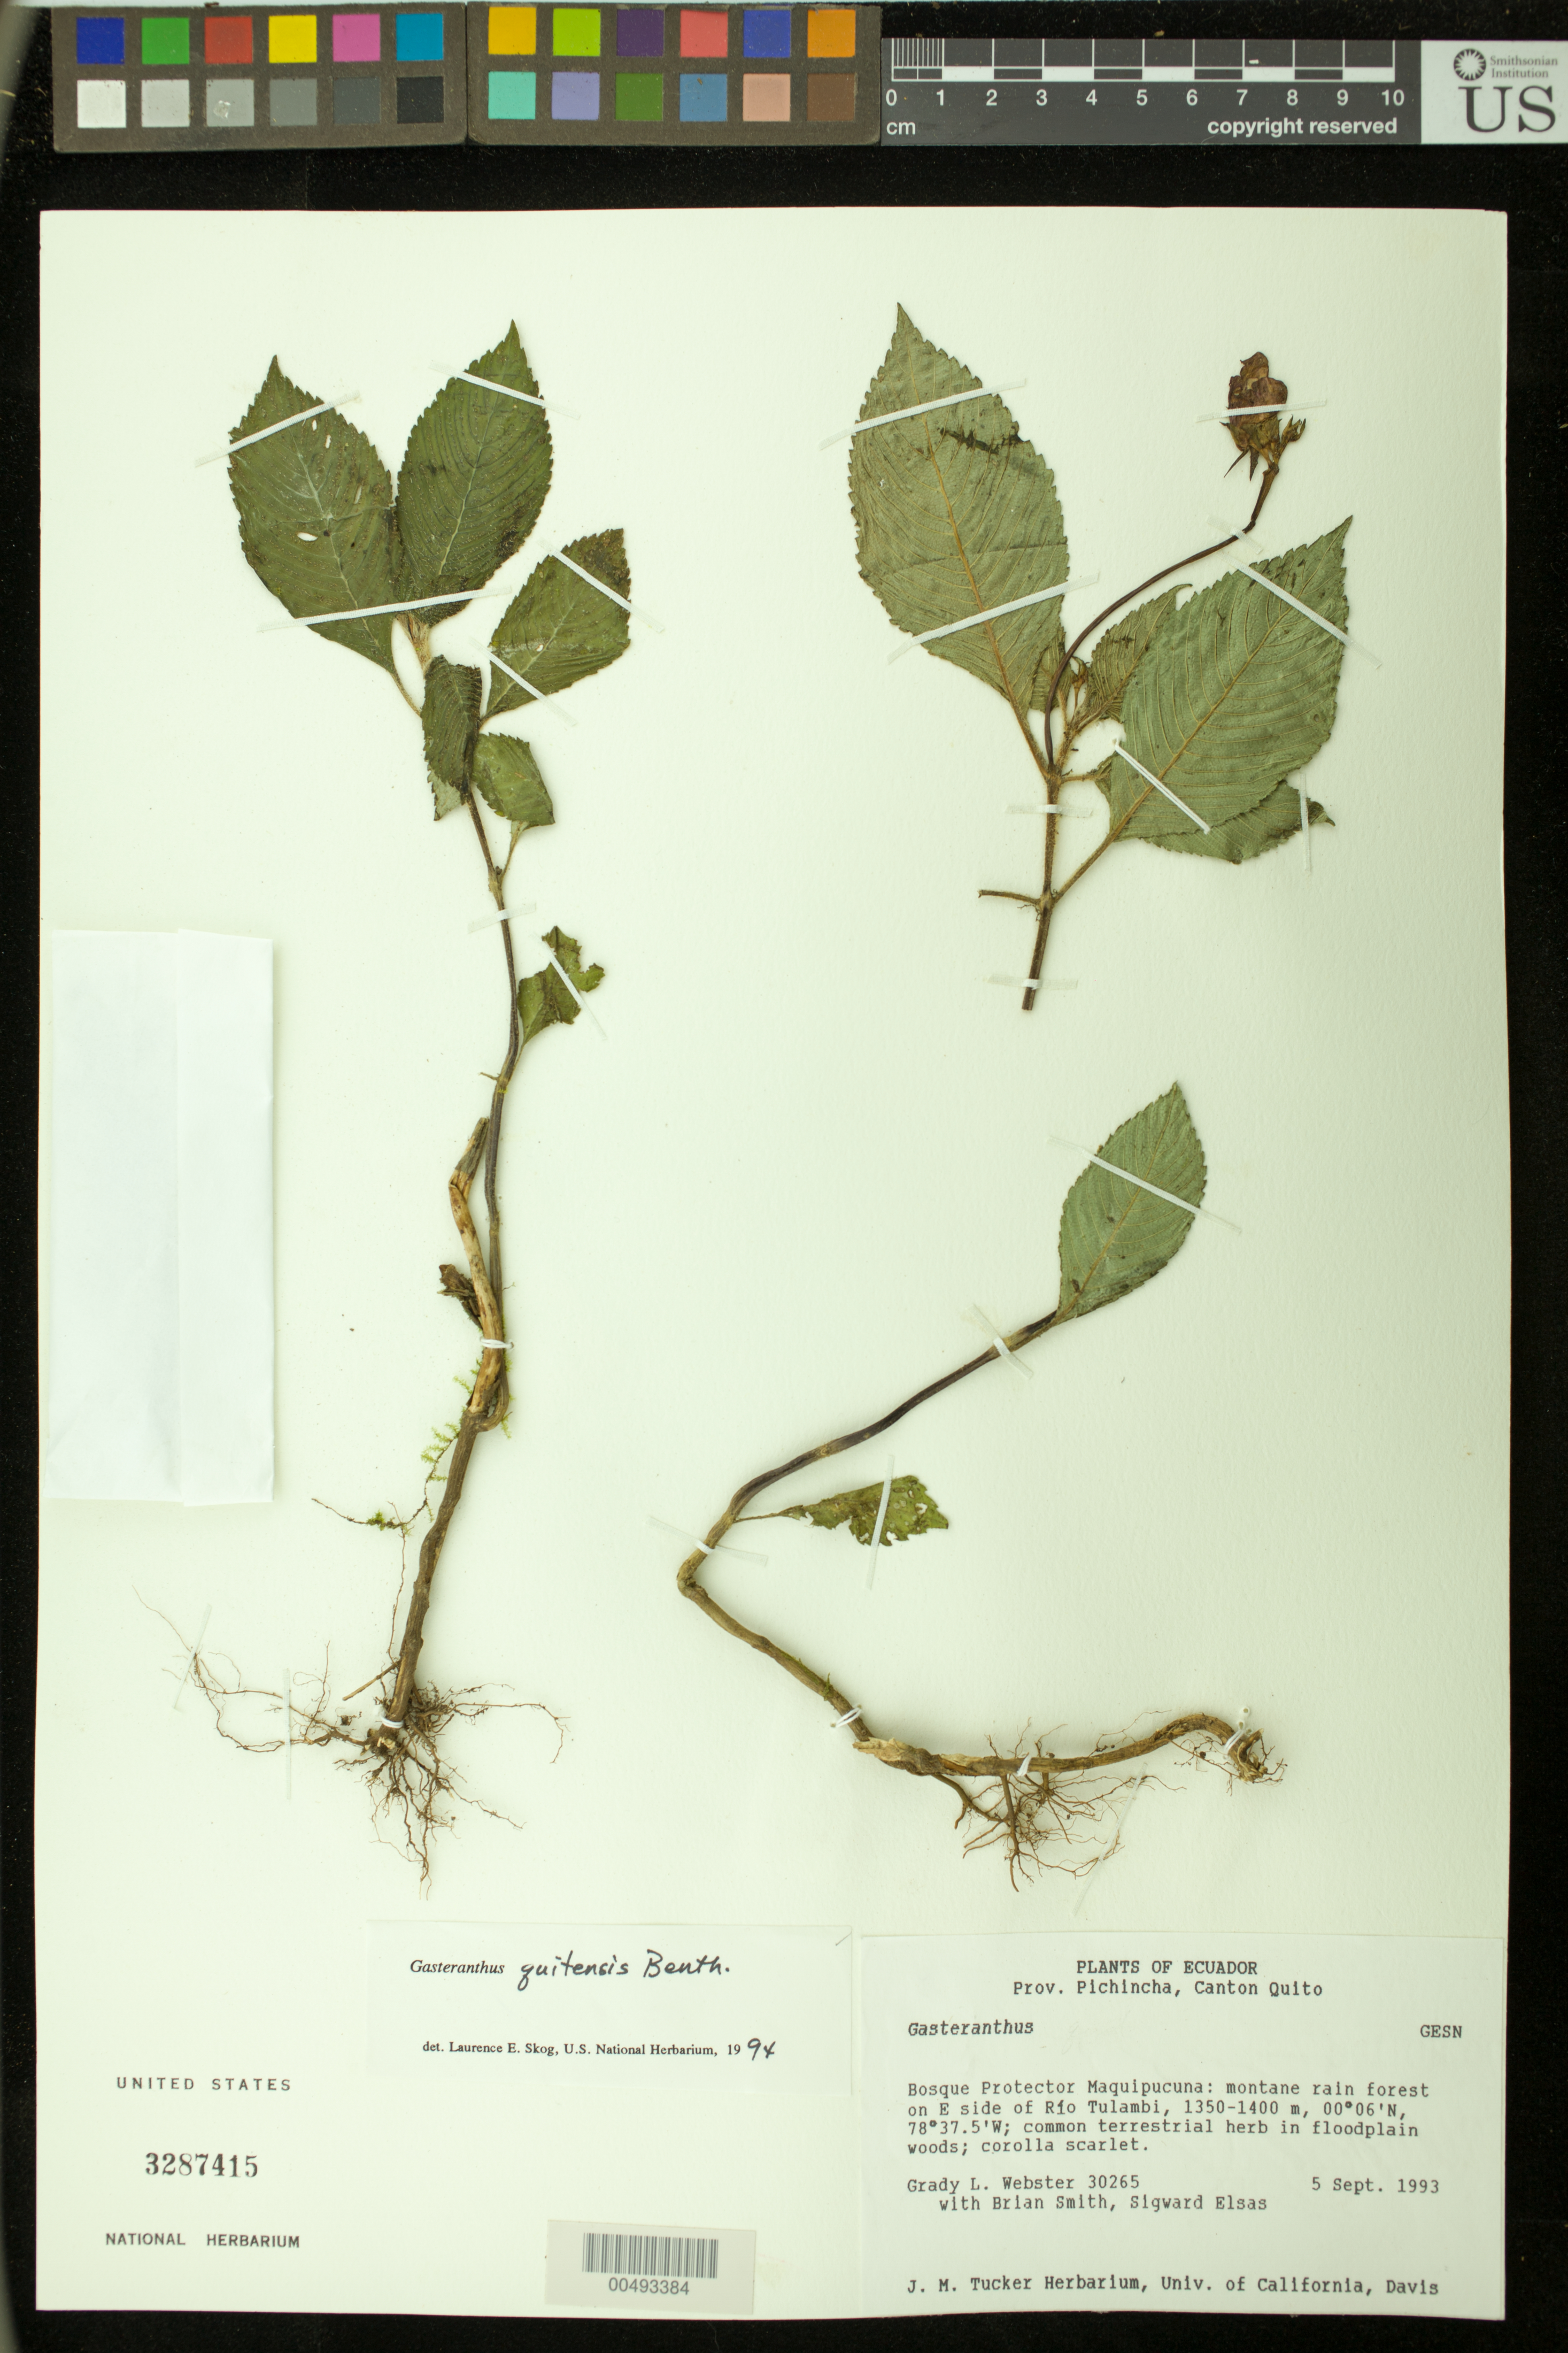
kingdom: Plantae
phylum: Tracheophyta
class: Magnoliopsida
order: Lamiales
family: Gesneriaceae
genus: Gasteranthus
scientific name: Gasteranthus quitensis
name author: Benth.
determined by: Skog, Laurence E.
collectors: G. L. Webster, B. Smith & S. Elsas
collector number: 30265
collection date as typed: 05 Sep 1993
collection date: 1993-09-05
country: Ecuador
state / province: Pichincha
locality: Canton Quito, Bosque Protector Maquipucuna, E side of Río Tulambi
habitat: Montane rain forest; in floodplain woods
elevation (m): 1350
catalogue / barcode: US 3287415